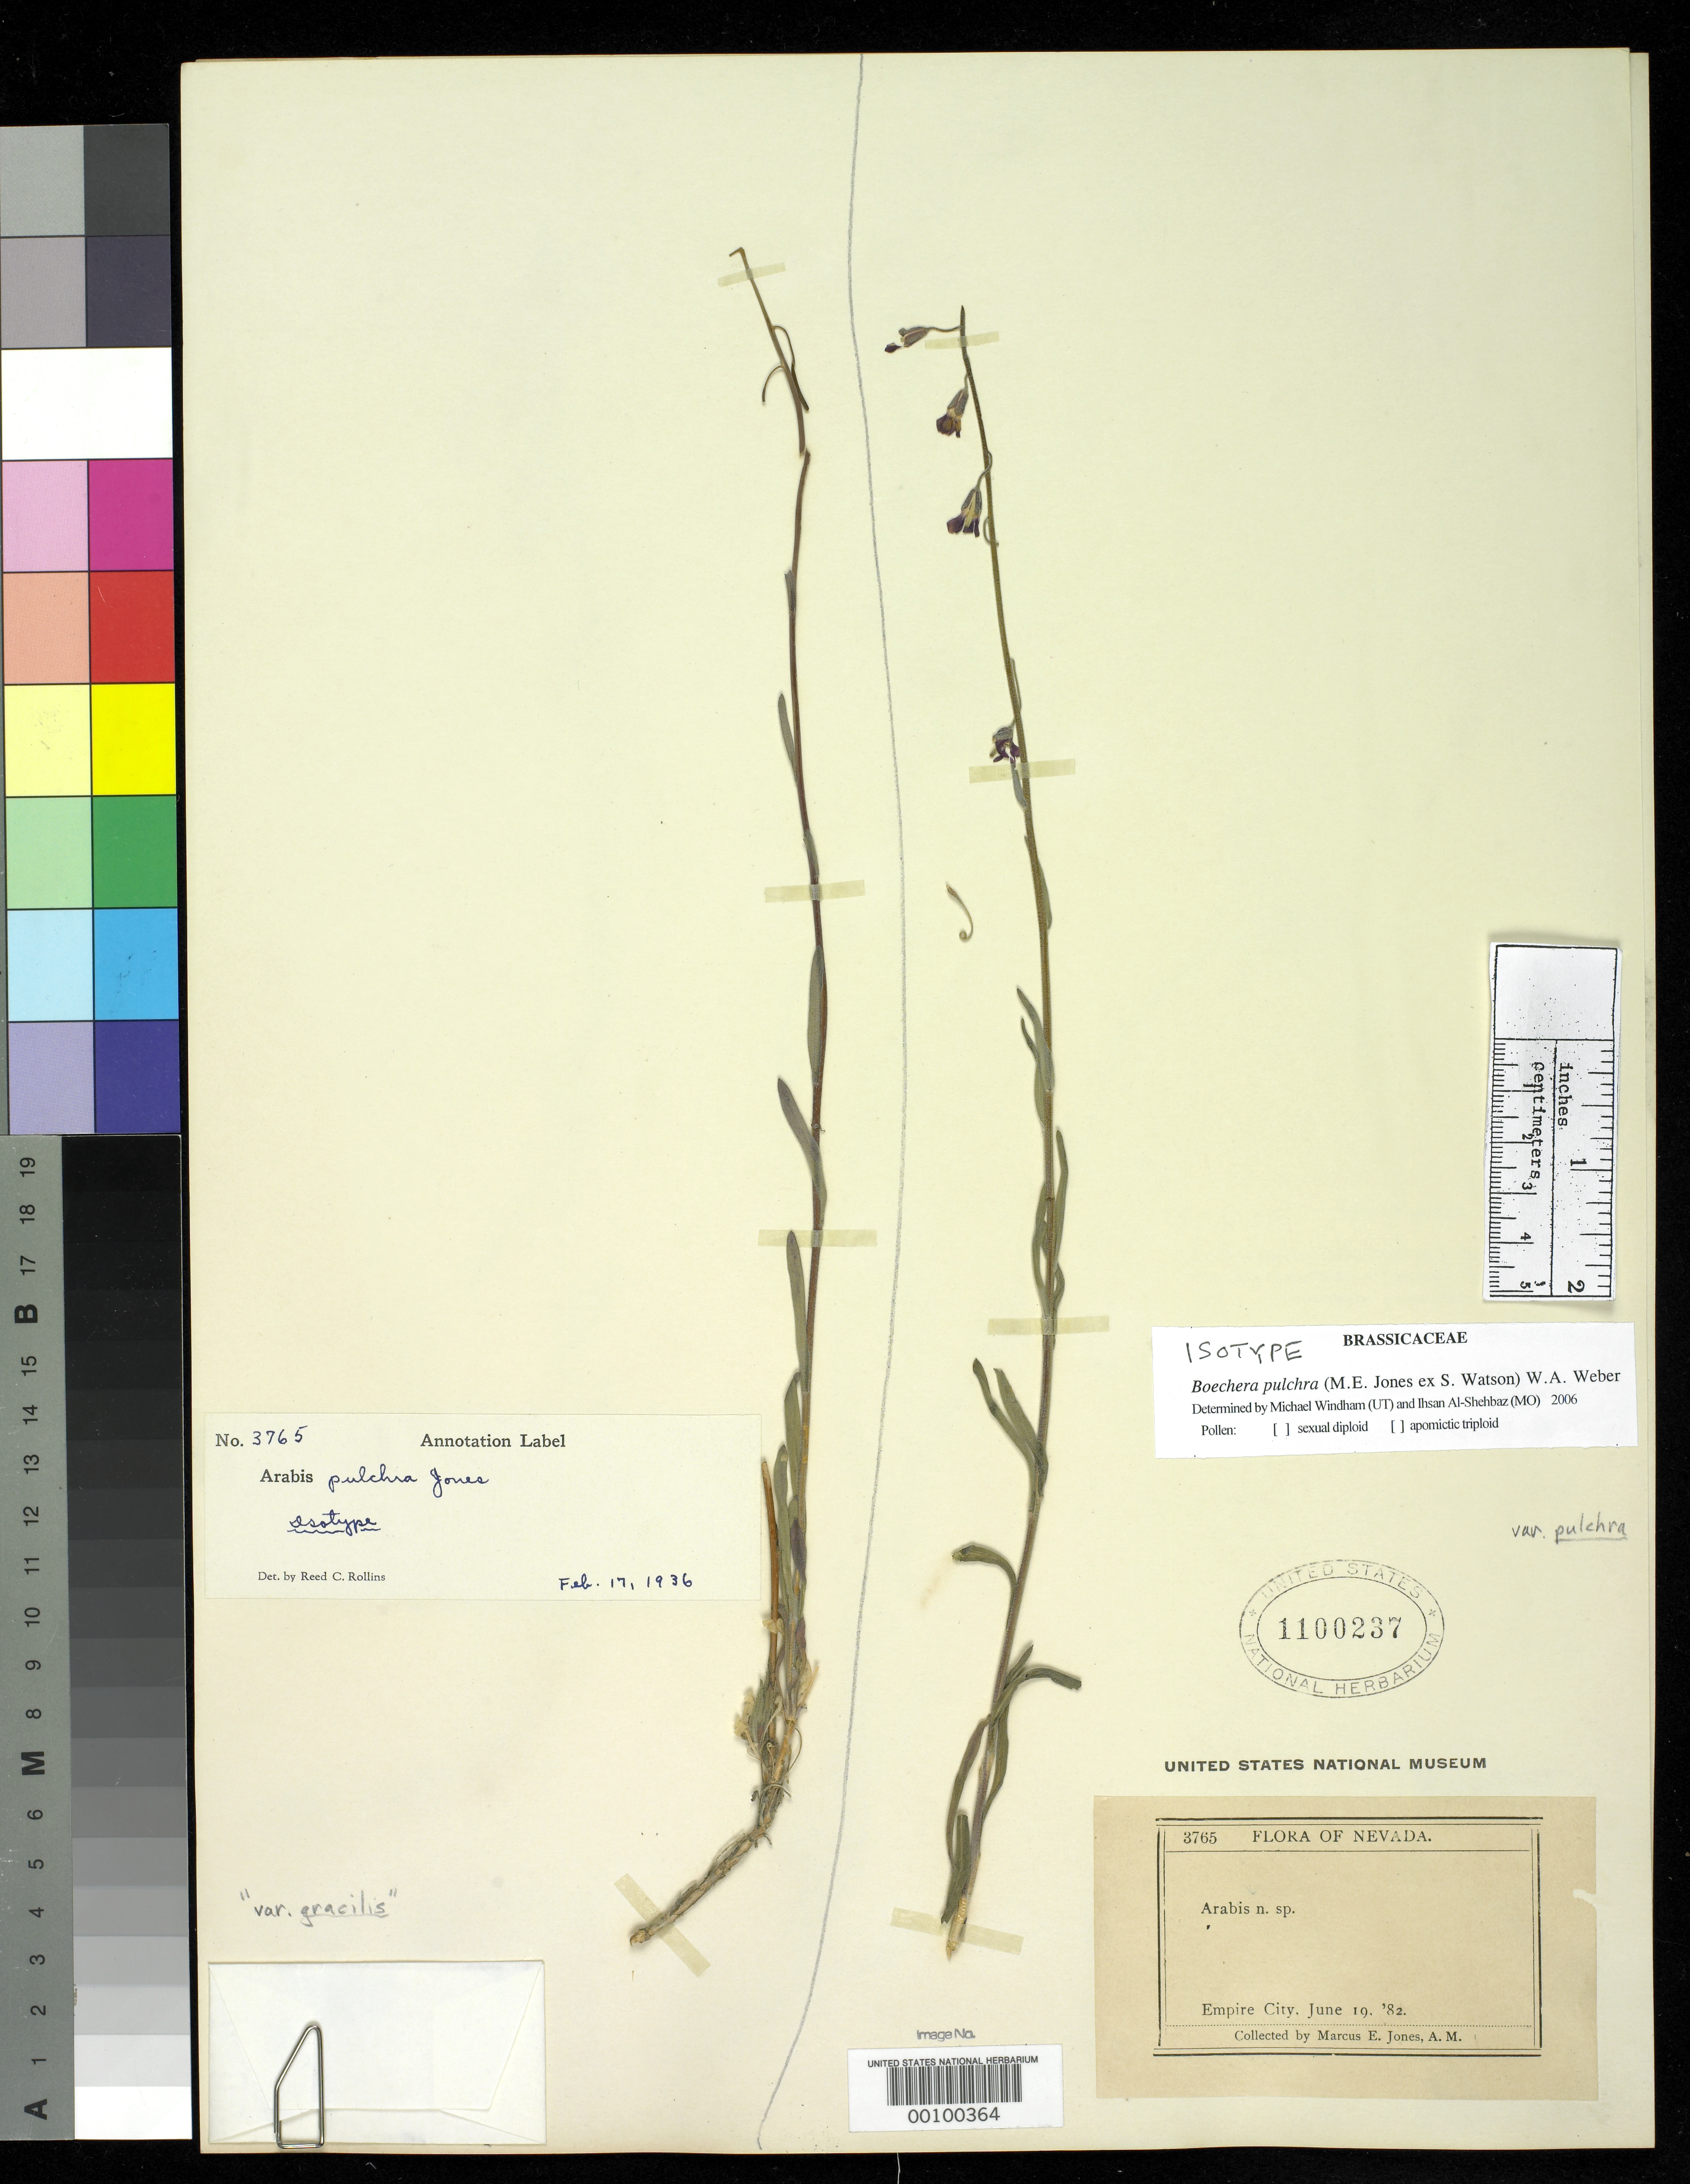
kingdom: Plantae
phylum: Tracheophyta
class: Magnoliopsida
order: Brassicales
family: Brassicaceae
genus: Arabis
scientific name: Arabis pulchra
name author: M.E. Jones ex S. Watson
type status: Isosyntype; Isolectotype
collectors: M. E. Jones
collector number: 3765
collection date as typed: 19 Jun 1882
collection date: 1882-06-19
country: United States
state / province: Nevada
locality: Empire City.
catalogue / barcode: US 1100237